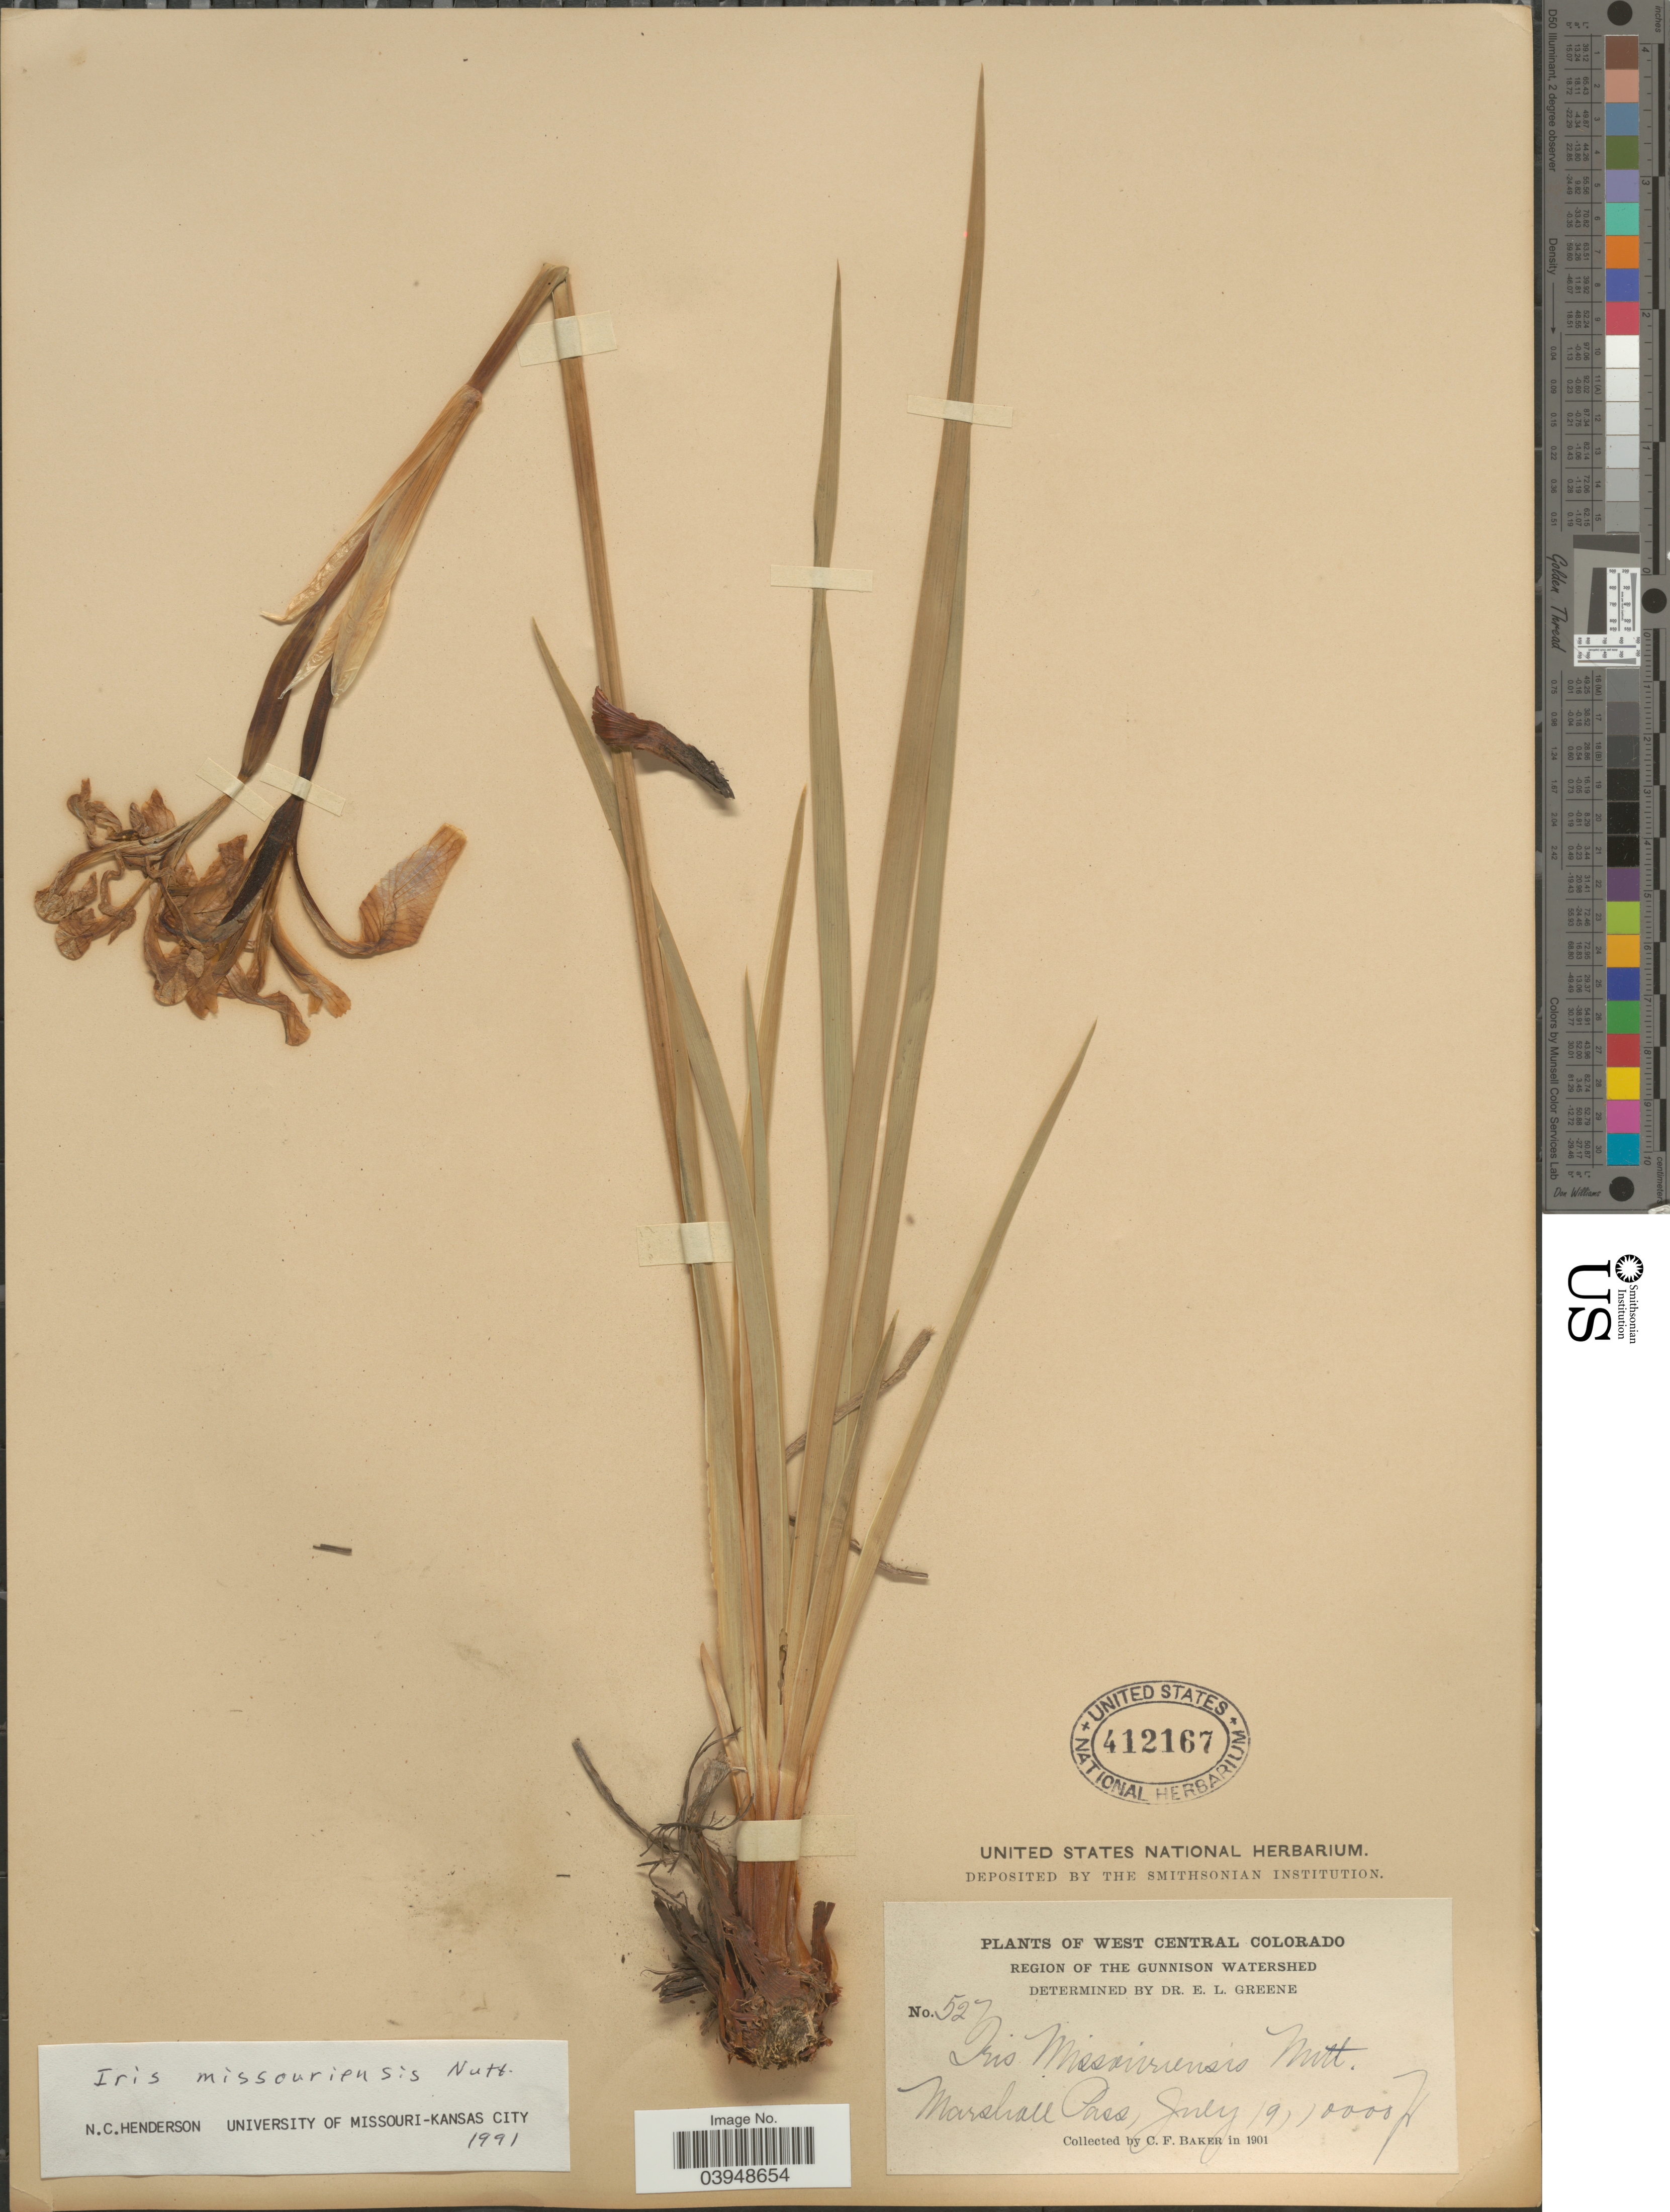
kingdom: Plantae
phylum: Tracheophyta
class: Liliopsida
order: Asparagales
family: Iridaceae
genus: Iris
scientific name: Iris missouriensis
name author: Nutt.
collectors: C. F. Baker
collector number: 527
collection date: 1901-07-19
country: United States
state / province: Colorado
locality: West Central Colorado. Region of the Gunnison Watershed. Marshall Pass.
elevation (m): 3048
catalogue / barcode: US 412167